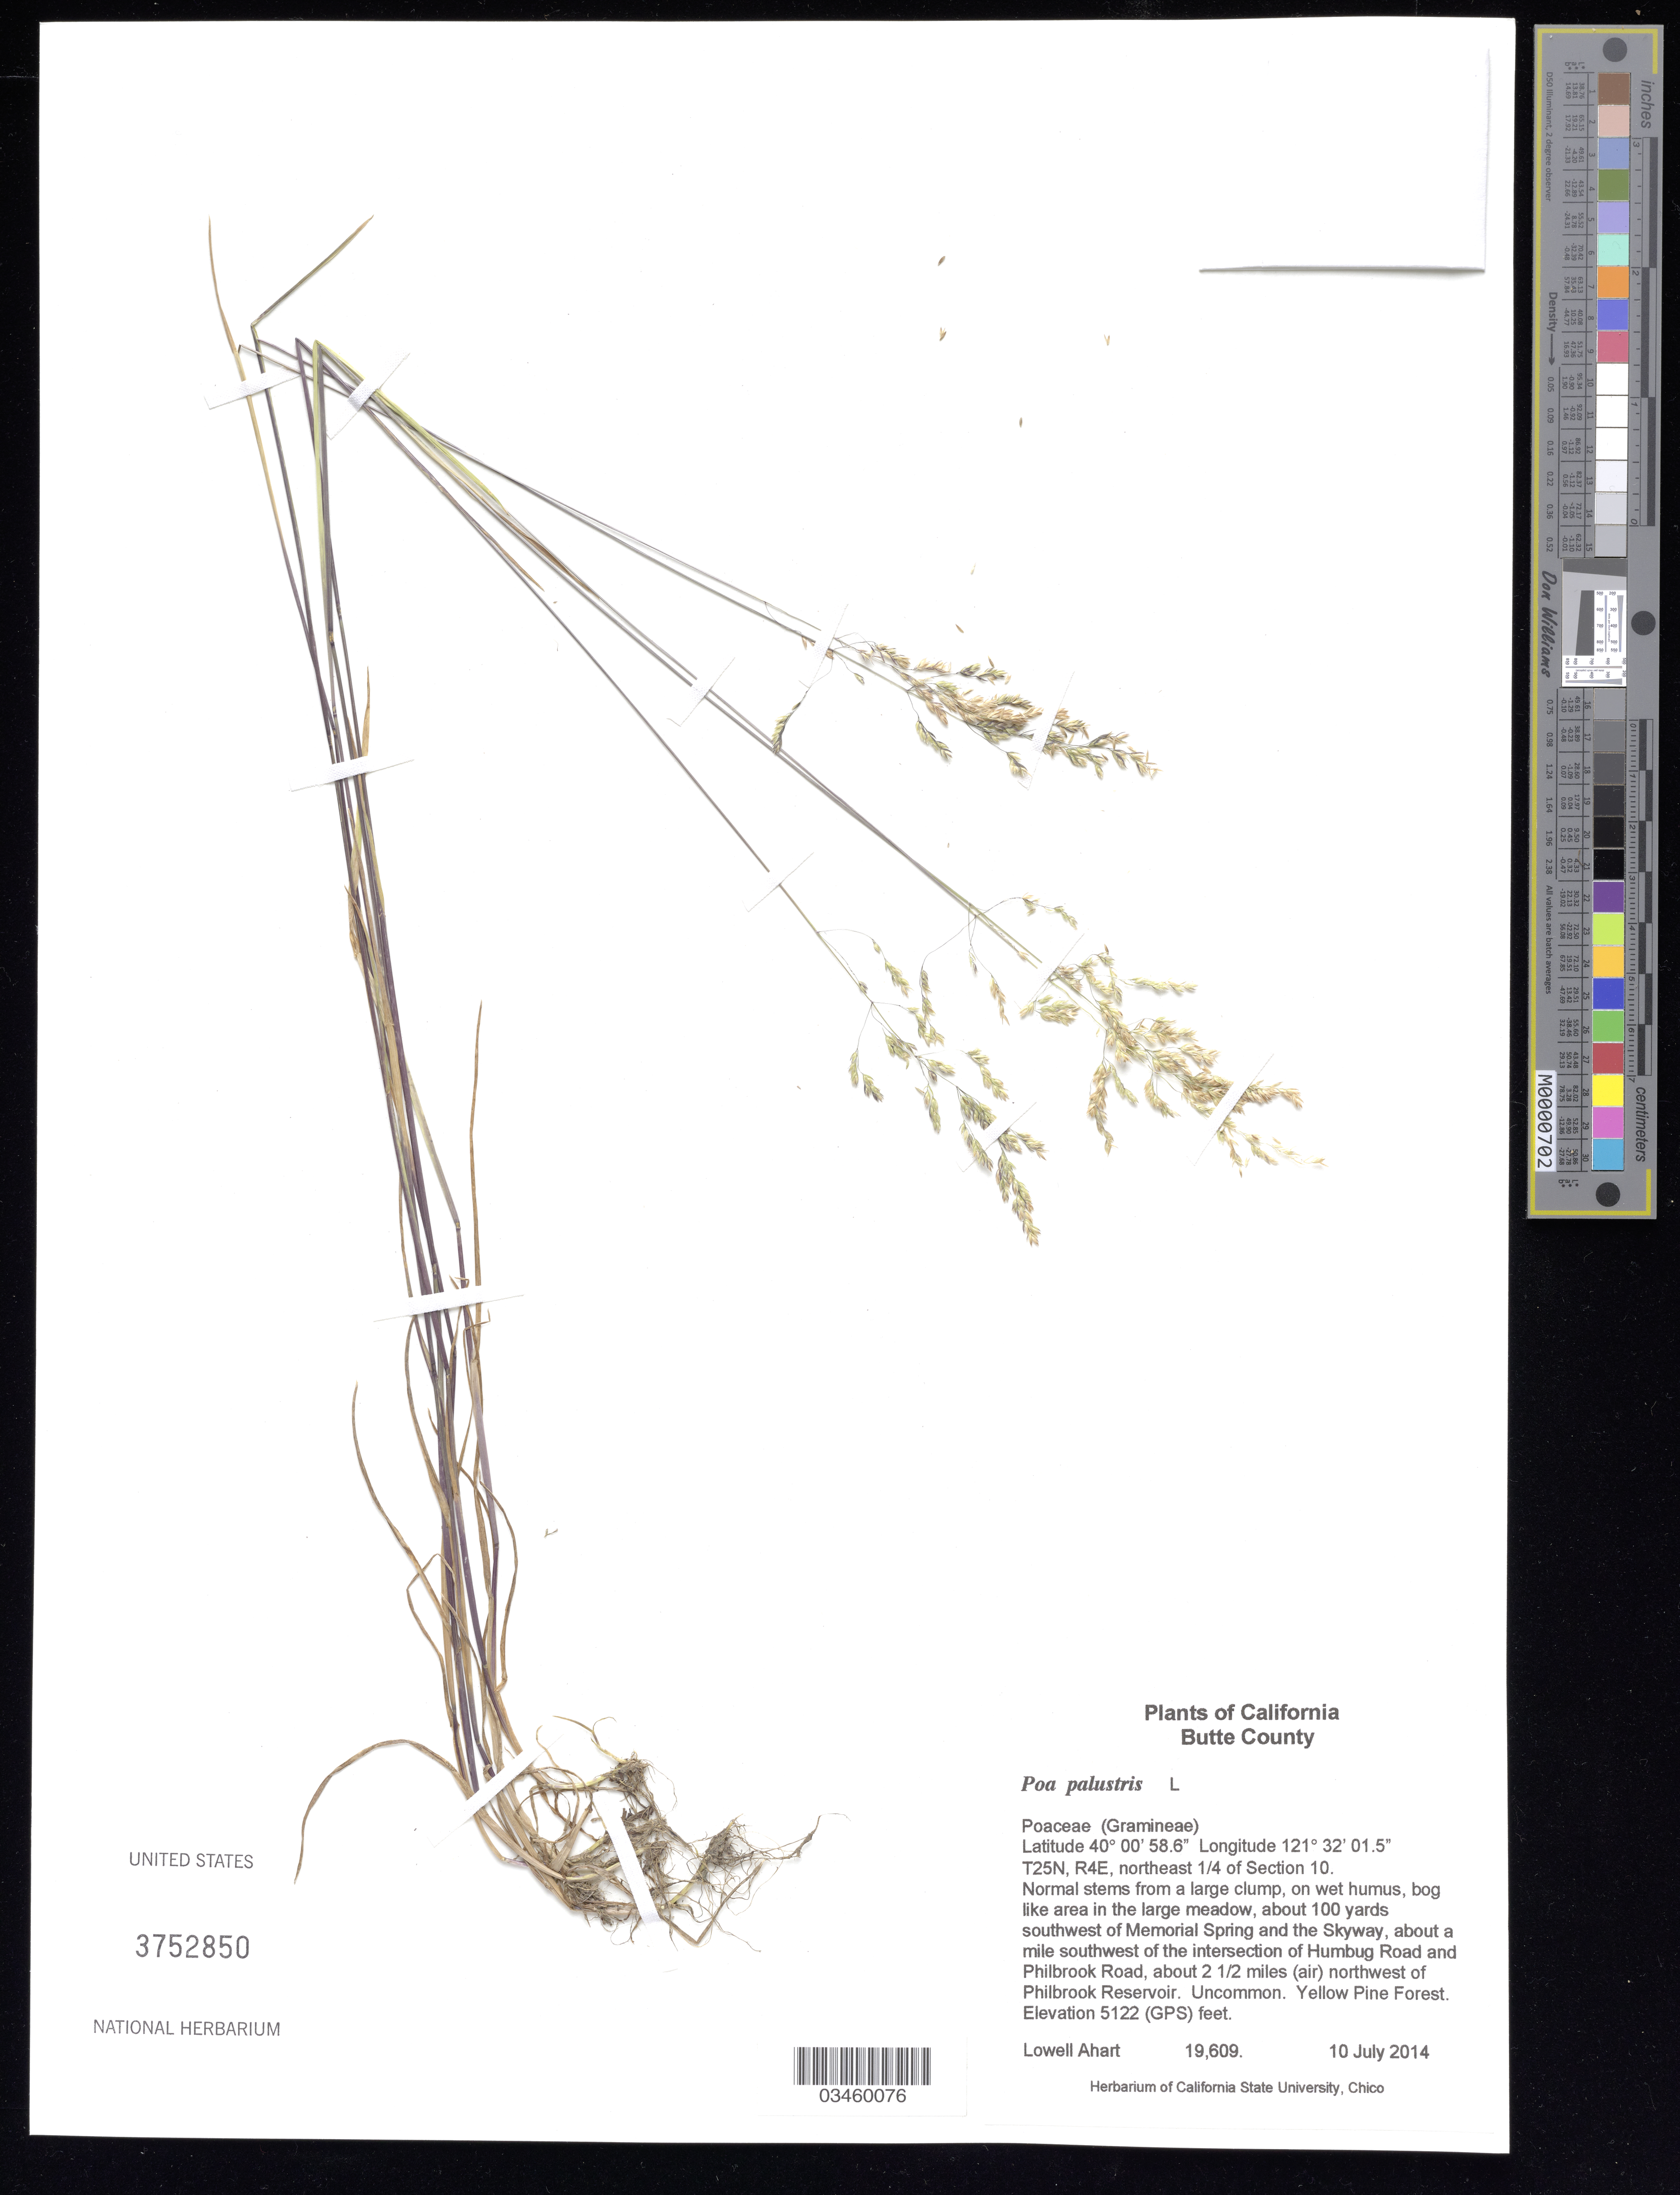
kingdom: Plantae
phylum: Tracheophyta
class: Liliopsida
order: Poales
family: Poaceae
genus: Poa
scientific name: Poa palustris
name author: L.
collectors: L. Ahart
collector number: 19609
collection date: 2014-07-10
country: United States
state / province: California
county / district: Butte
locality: SW of Memorial Spring and the Skyway, about mile NW of the intersection of Humbug Road and Philbrook Road, about 2.5 mi. (air) NW of Philbrook Reservoir.Yellow Pine Forest. T25N, R4E, NE 1/4 of Section 10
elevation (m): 1561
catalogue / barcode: US 3752850